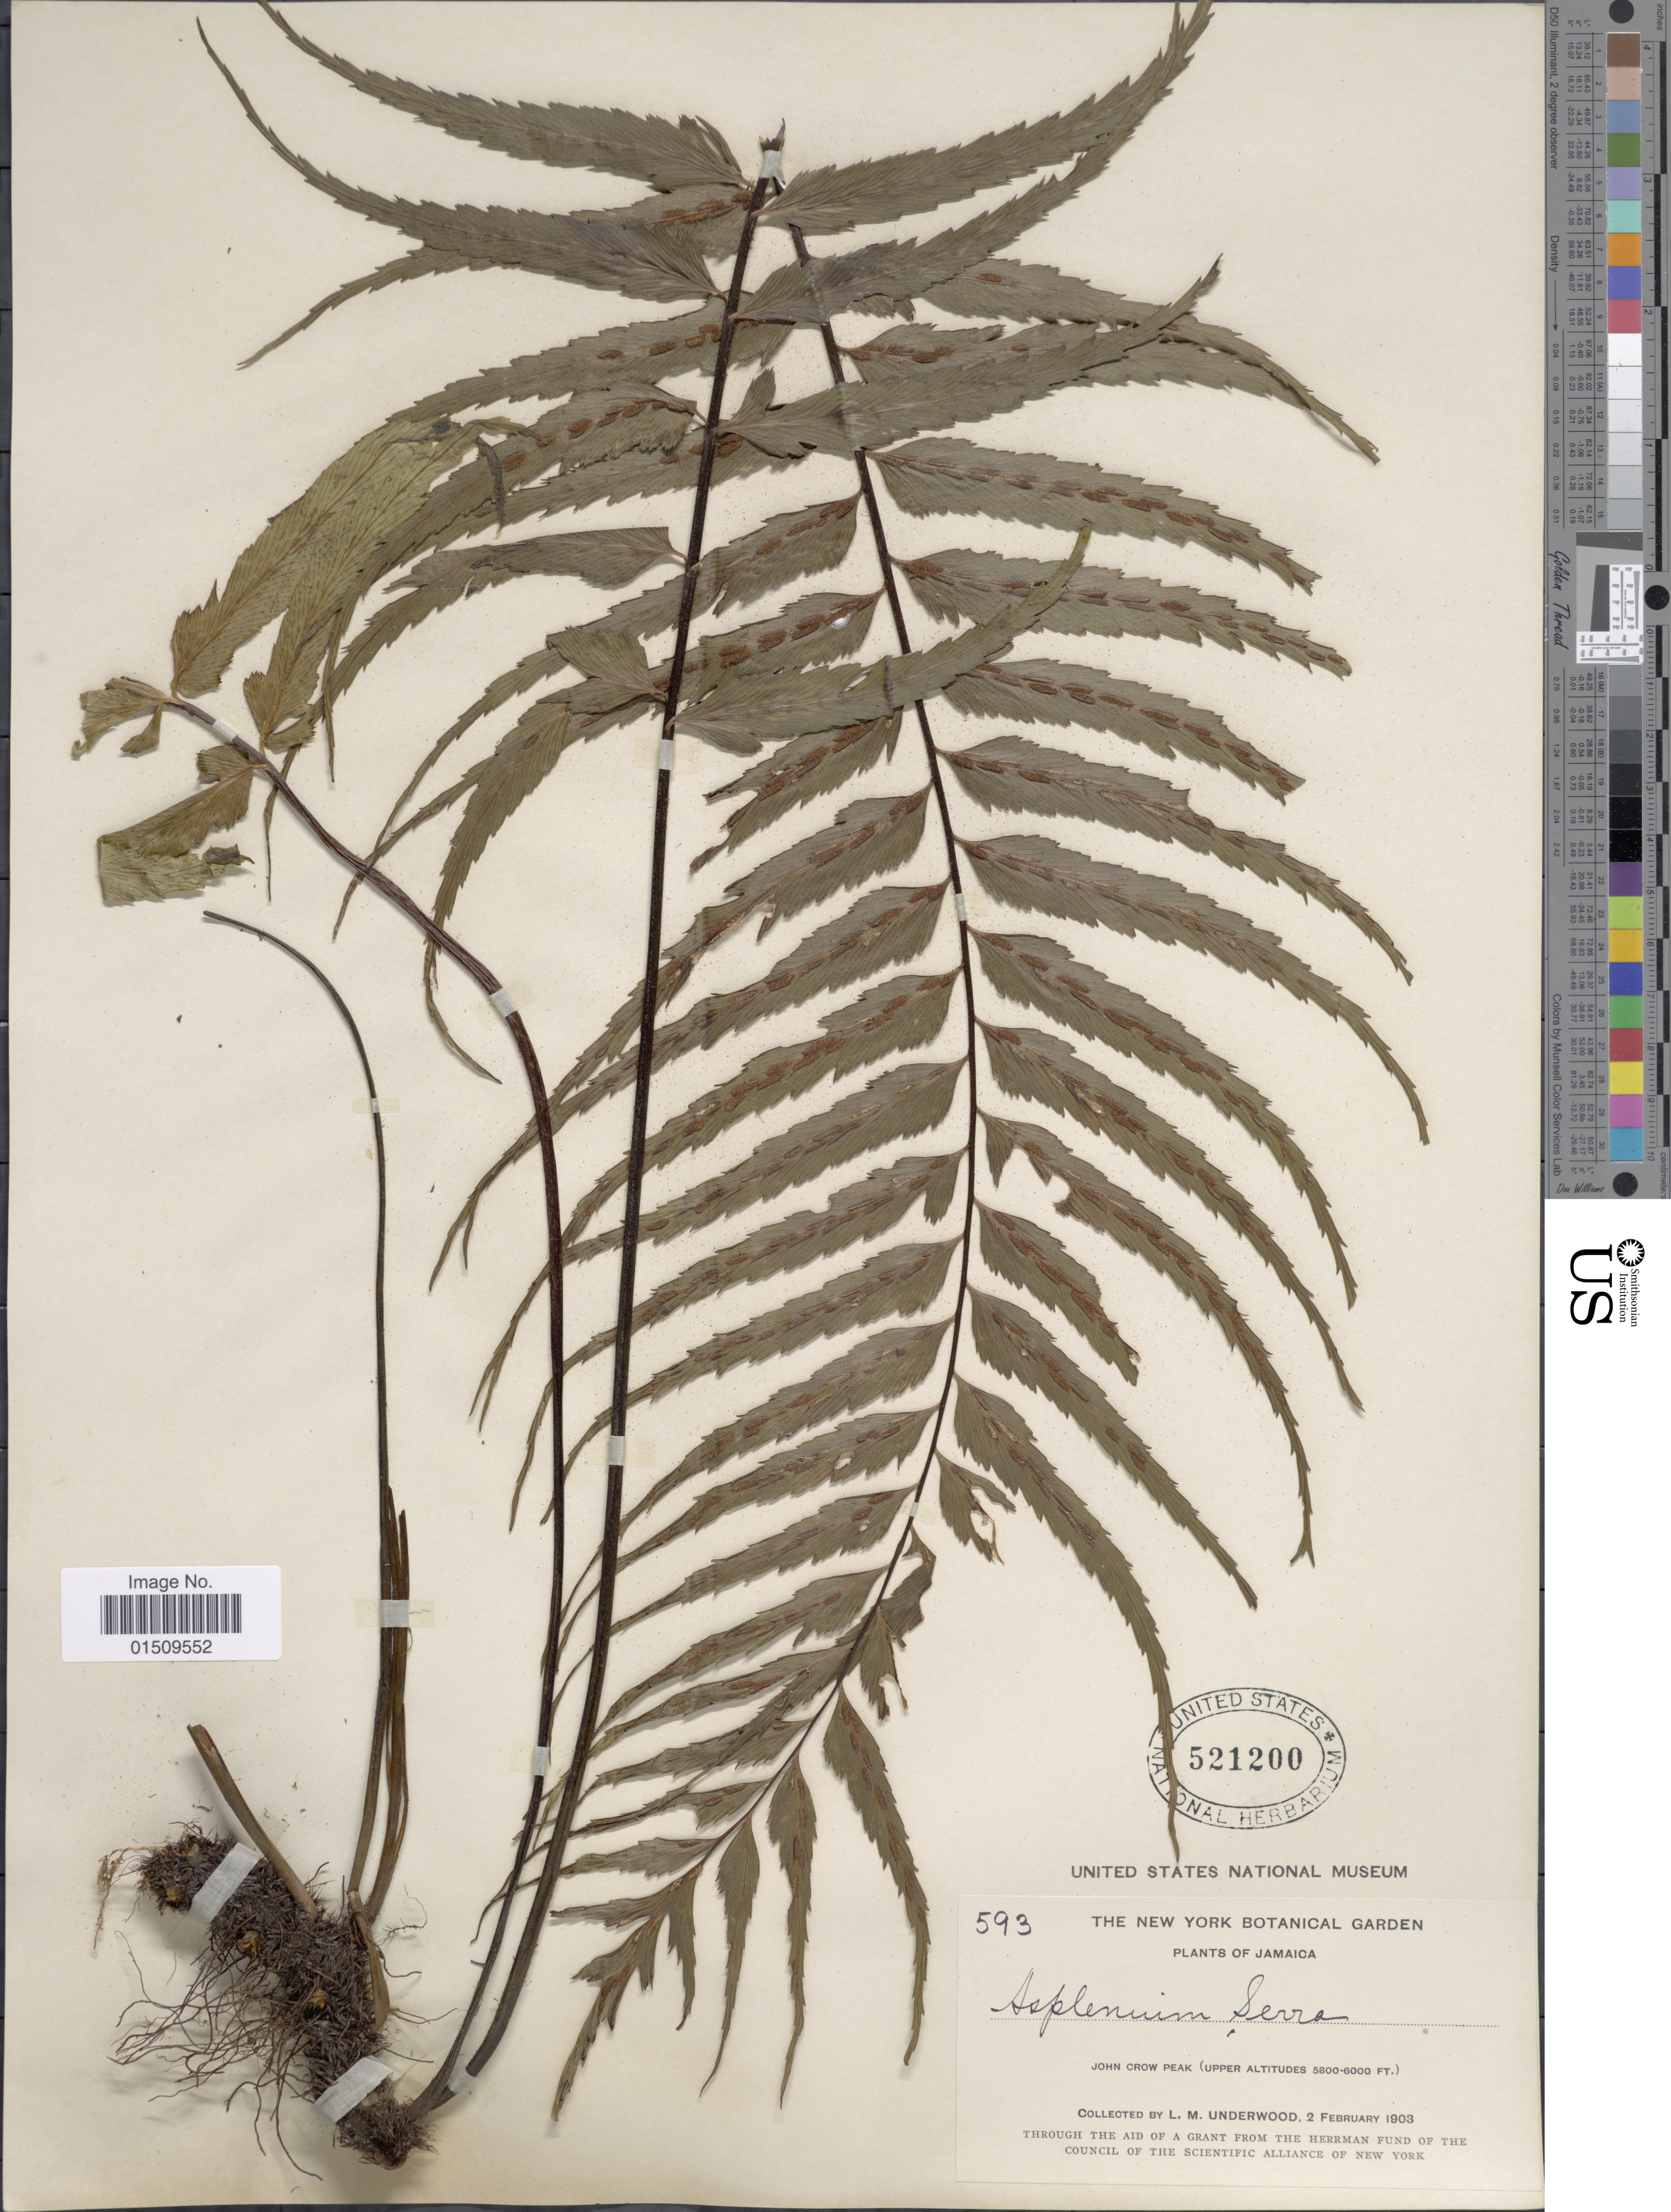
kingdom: Plantae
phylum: Tracheophyta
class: Polypodiopsida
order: Polypodiales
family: Aspleniaceae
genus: Asplenium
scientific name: Asplenium serra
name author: Langsd. & Fisch.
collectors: L. M. Underwood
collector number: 593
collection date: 1903-02-02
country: Jamaica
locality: Jamaica, John Crow Peak.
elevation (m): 1768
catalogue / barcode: US 521200